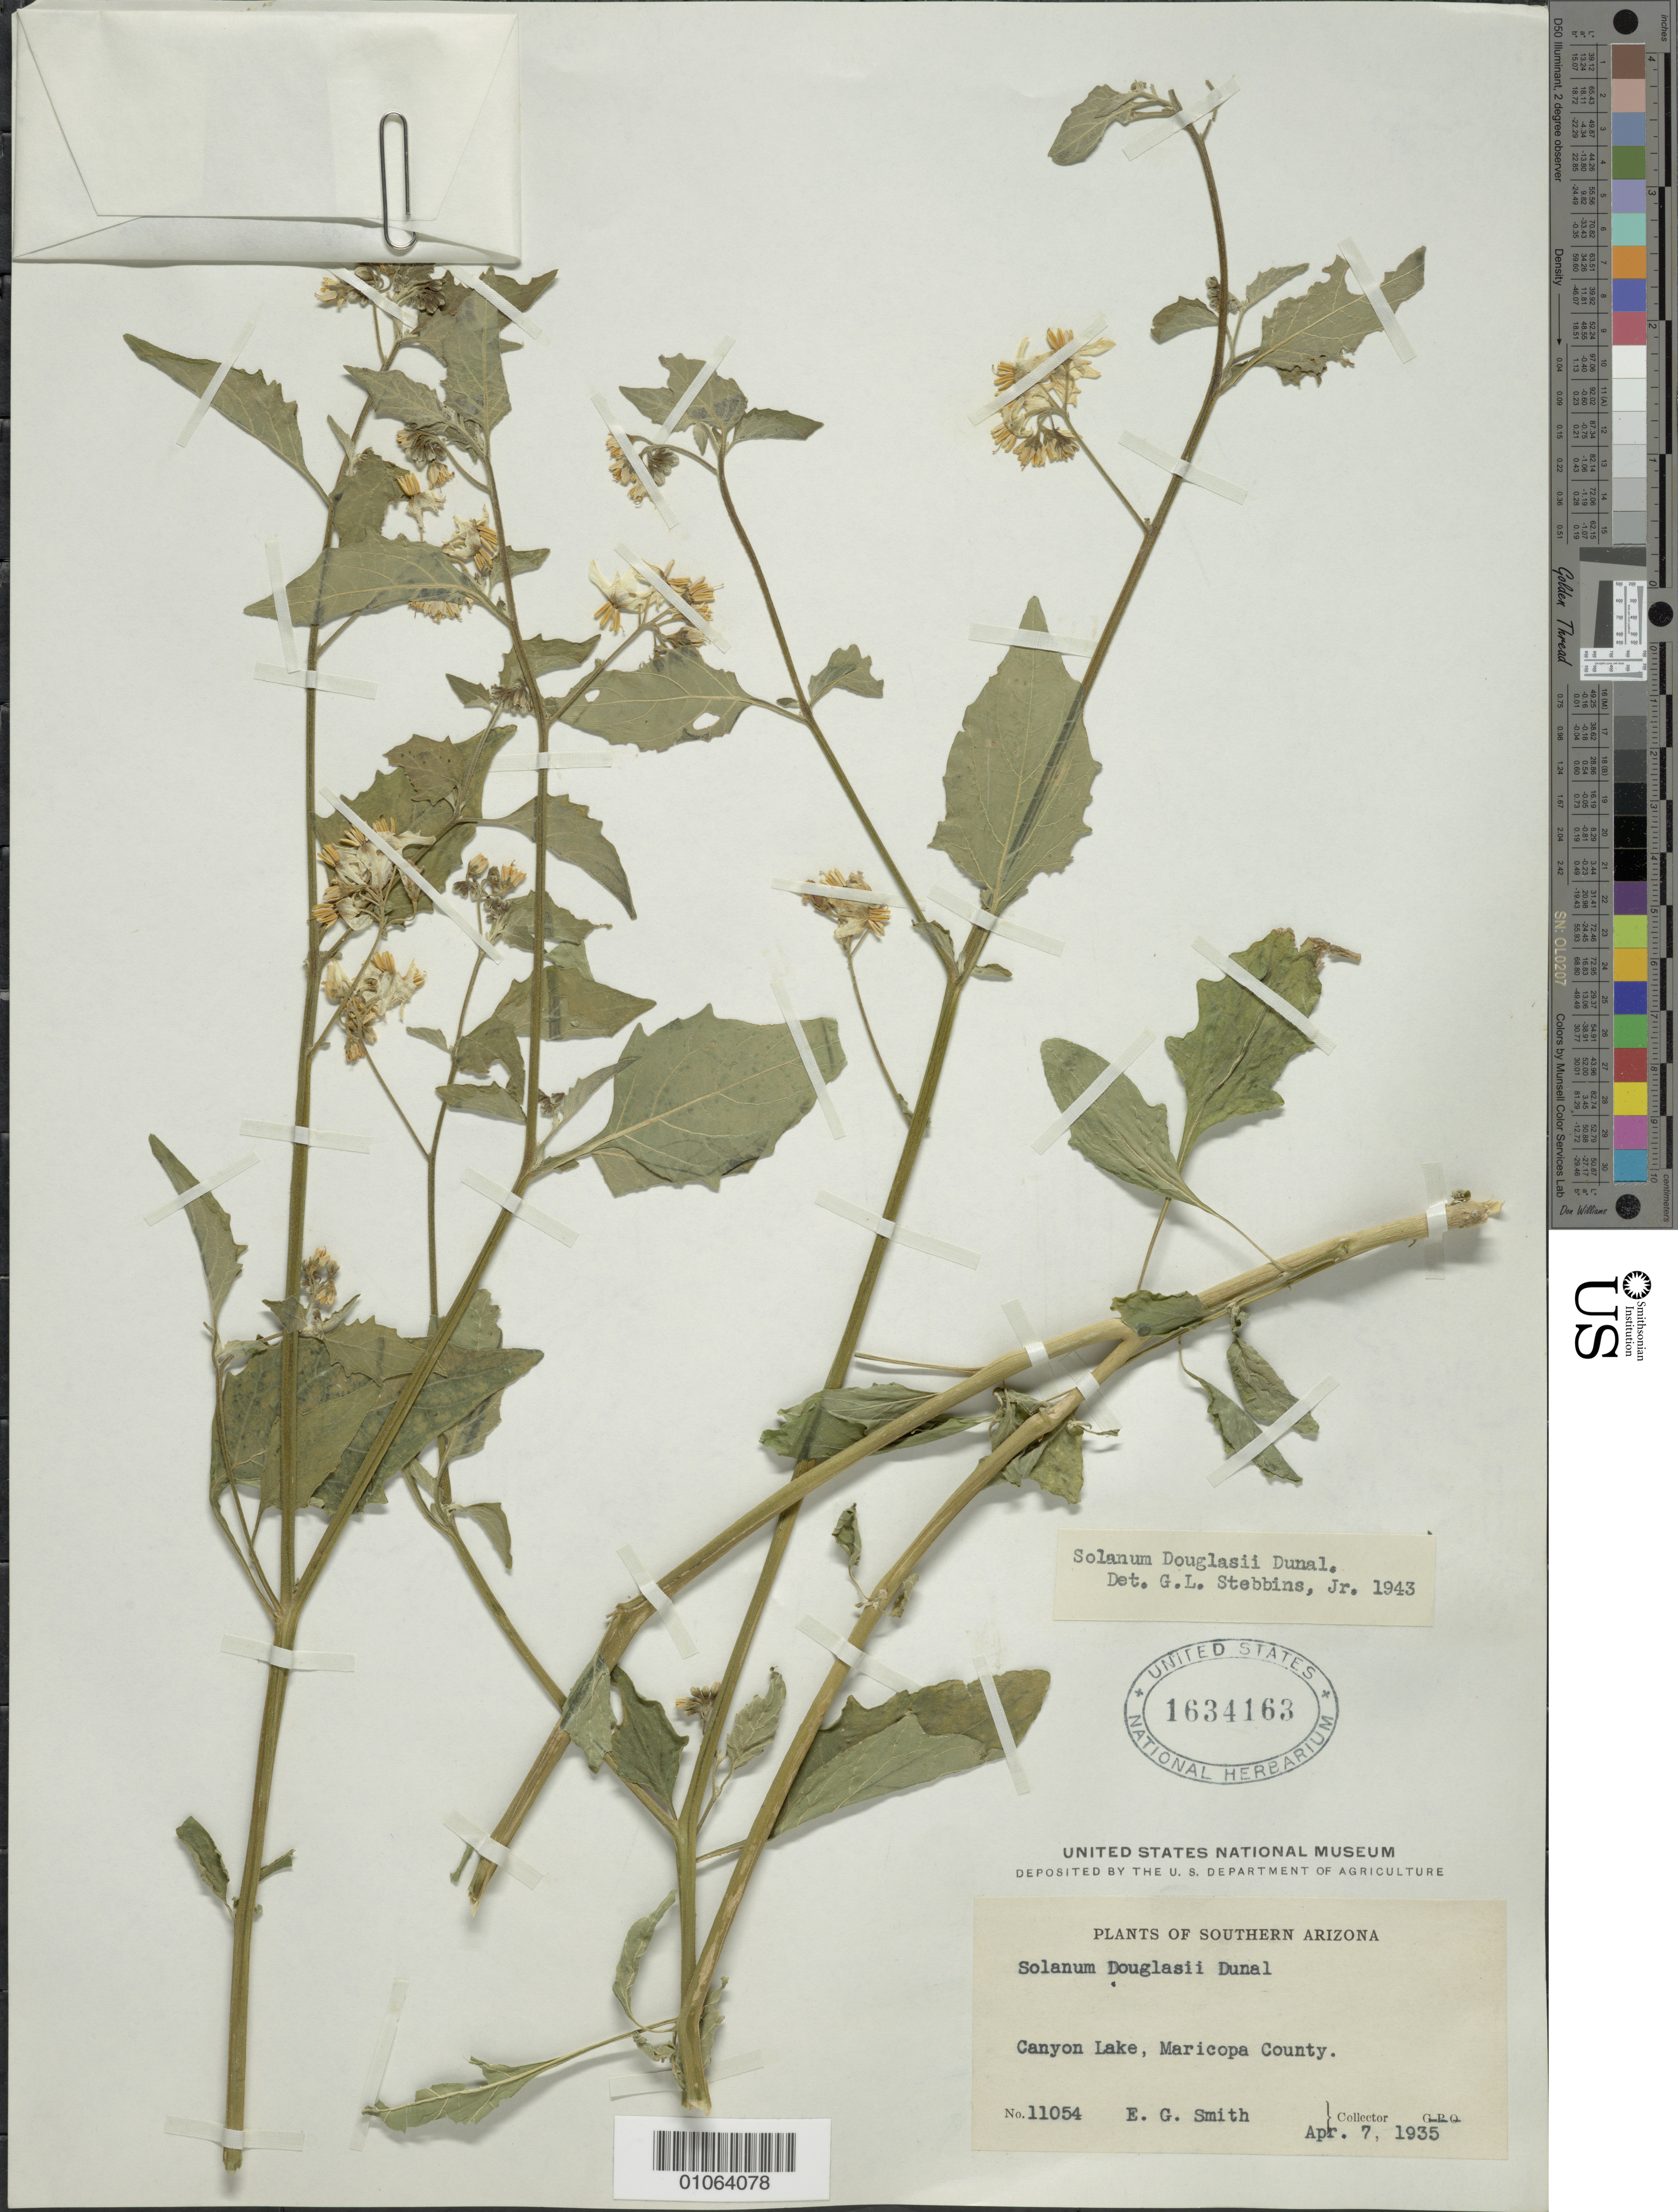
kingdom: Plantae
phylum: Tracheophyta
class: Magnoliopsida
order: Solanales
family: Solanaceae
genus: Solanum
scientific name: Solanum douglasii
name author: Dunal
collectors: E. G. Smith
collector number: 11054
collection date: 1935-04-07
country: United States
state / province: Arizona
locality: Southern Arizona. Canyon Lake, Maricopa County.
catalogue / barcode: US 1634163